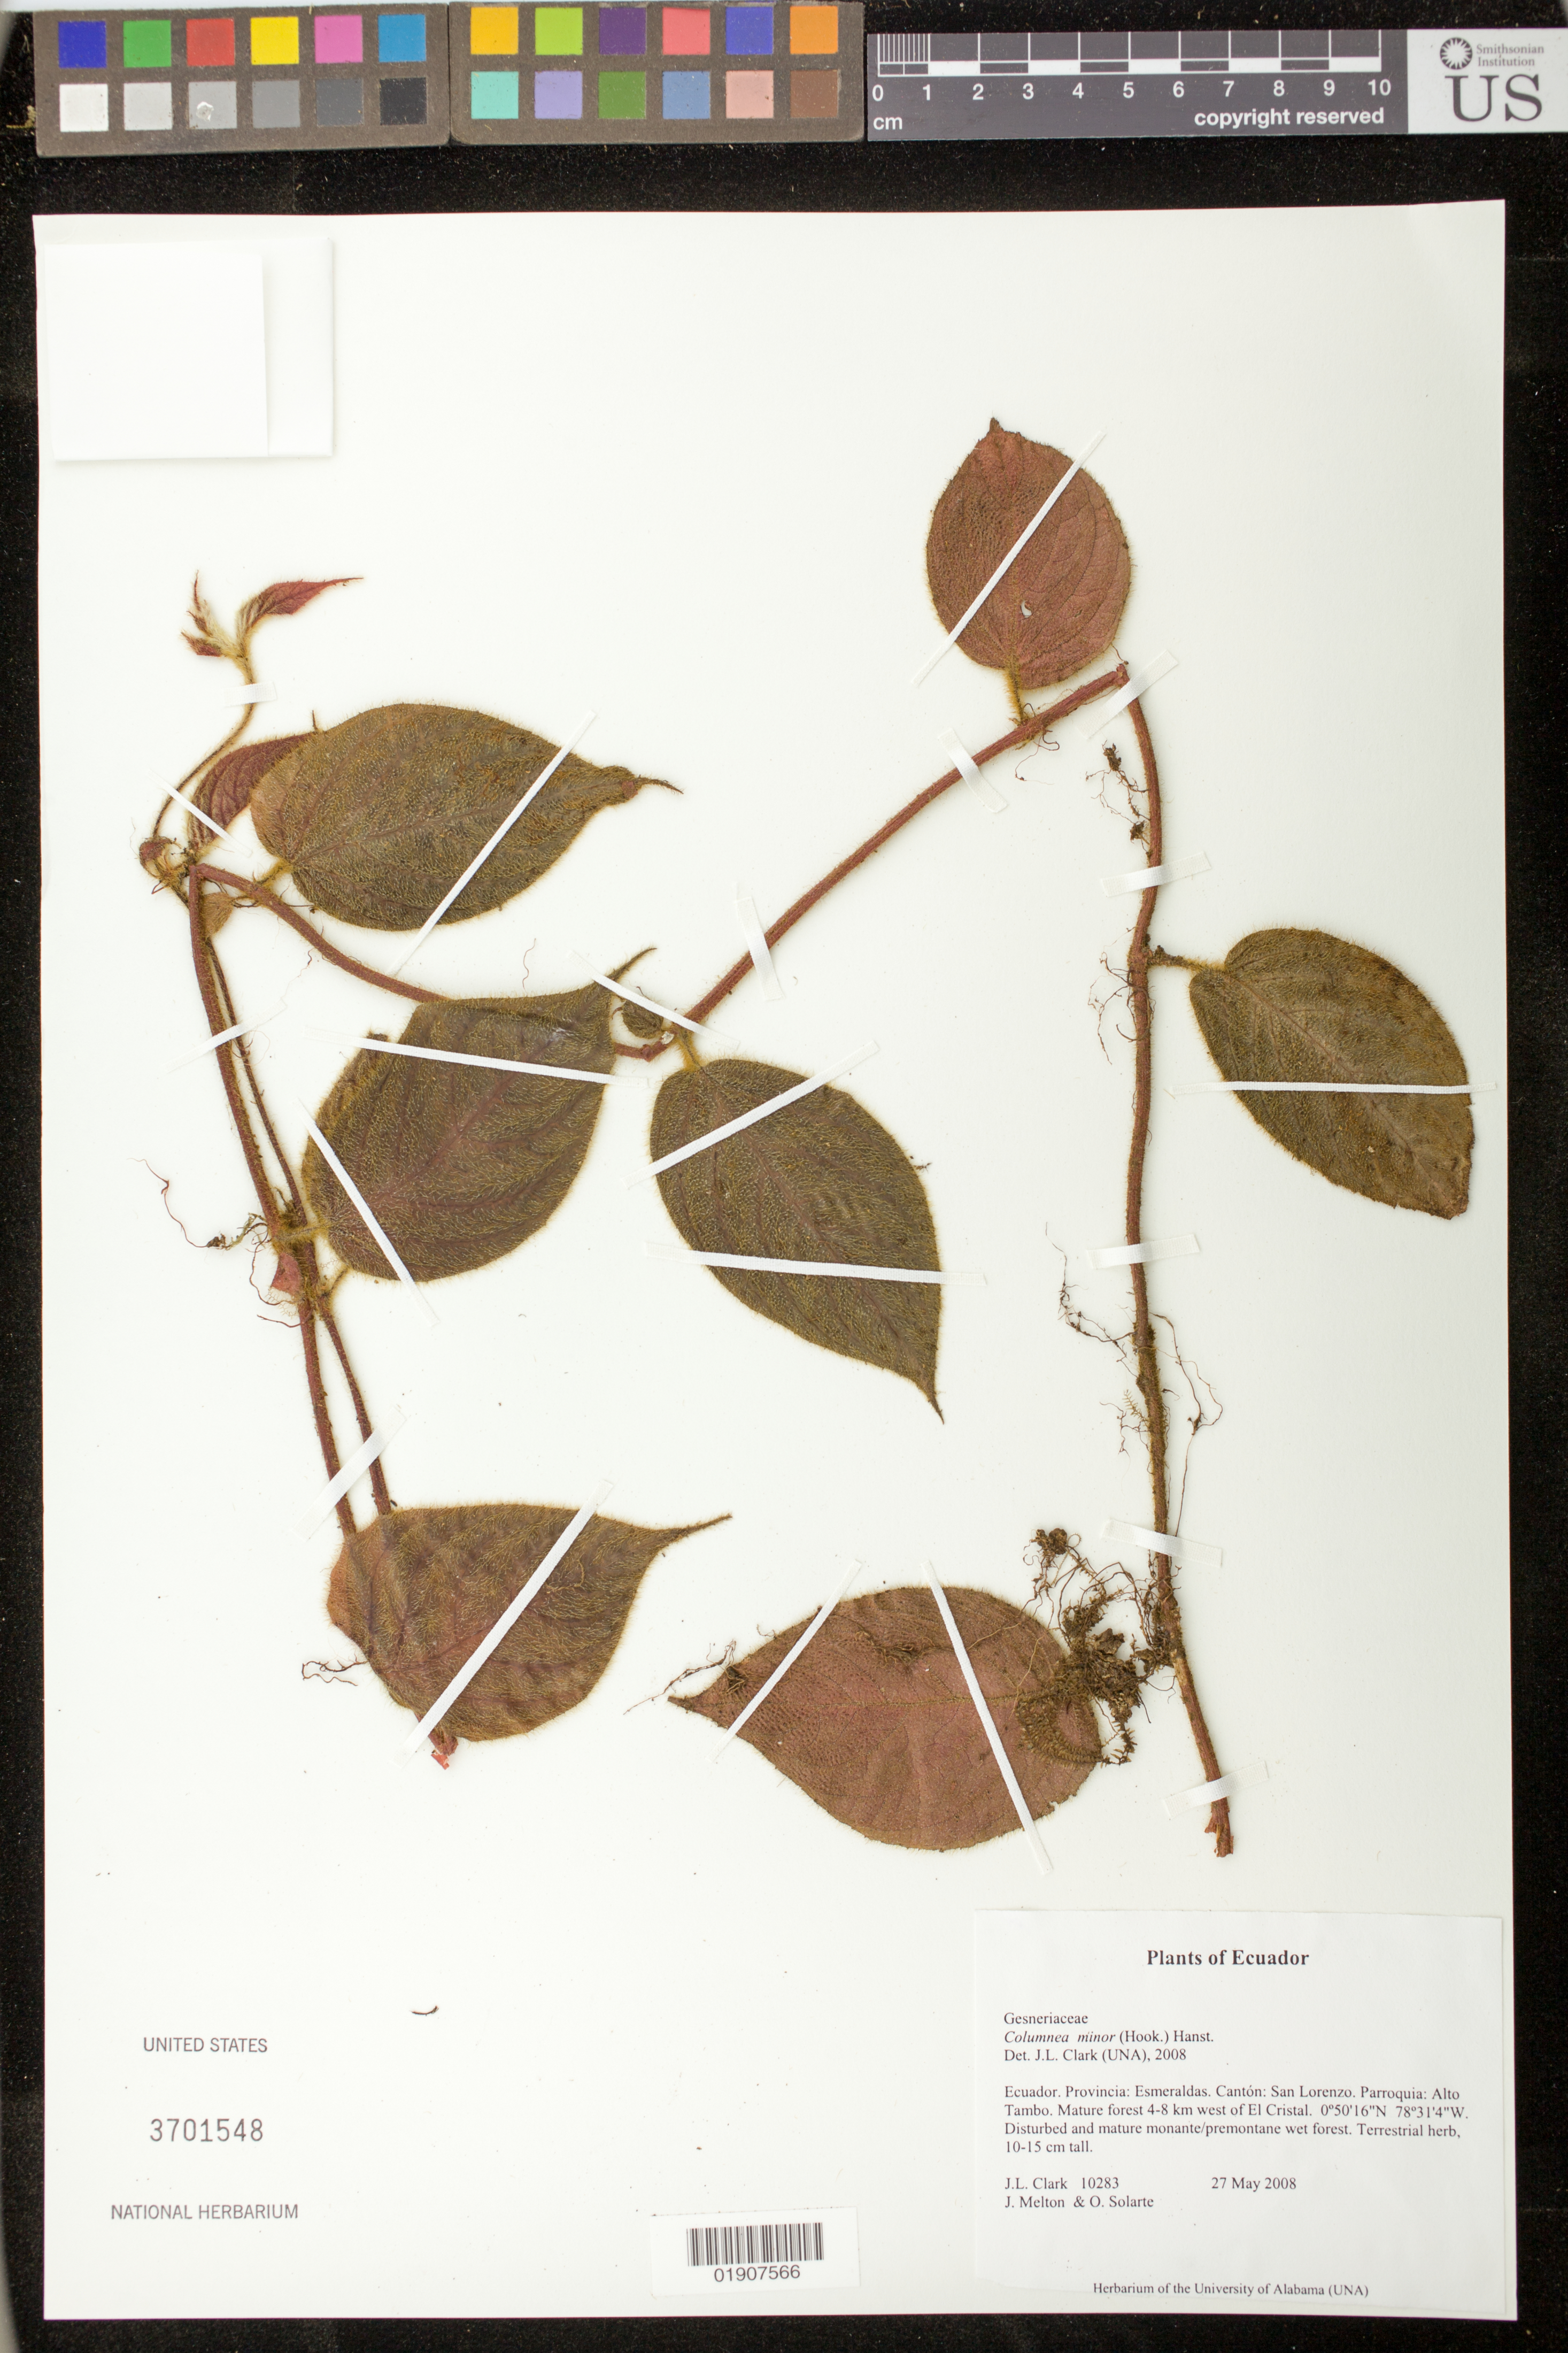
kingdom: Plantae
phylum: Tracheophyta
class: Magnoliopsida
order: Lamiales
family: Gesneriaceae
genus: Columnea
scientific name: Columnea minor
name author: (Hook.) Hanst.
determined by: Clark, J. L., (SEL), The Marie Selby Botanical Garden (UNITED STATES)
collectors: J. L. Clark, J. Melton & O. Solarte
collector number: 10283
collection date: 2008-05-27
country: Ecuador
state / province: Esmeraldas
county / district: San Lorenzo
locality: Provincia: Esmeraldas. Cantón: San Lorenzo. Parroquia: Alto Tambo. Mature forest 4-8 km west of El Cristal.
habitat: Disturbed and mature monante/premontane wet forest.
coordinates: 0 50 16 N, 78 31 4 W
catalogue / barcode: US 3701548